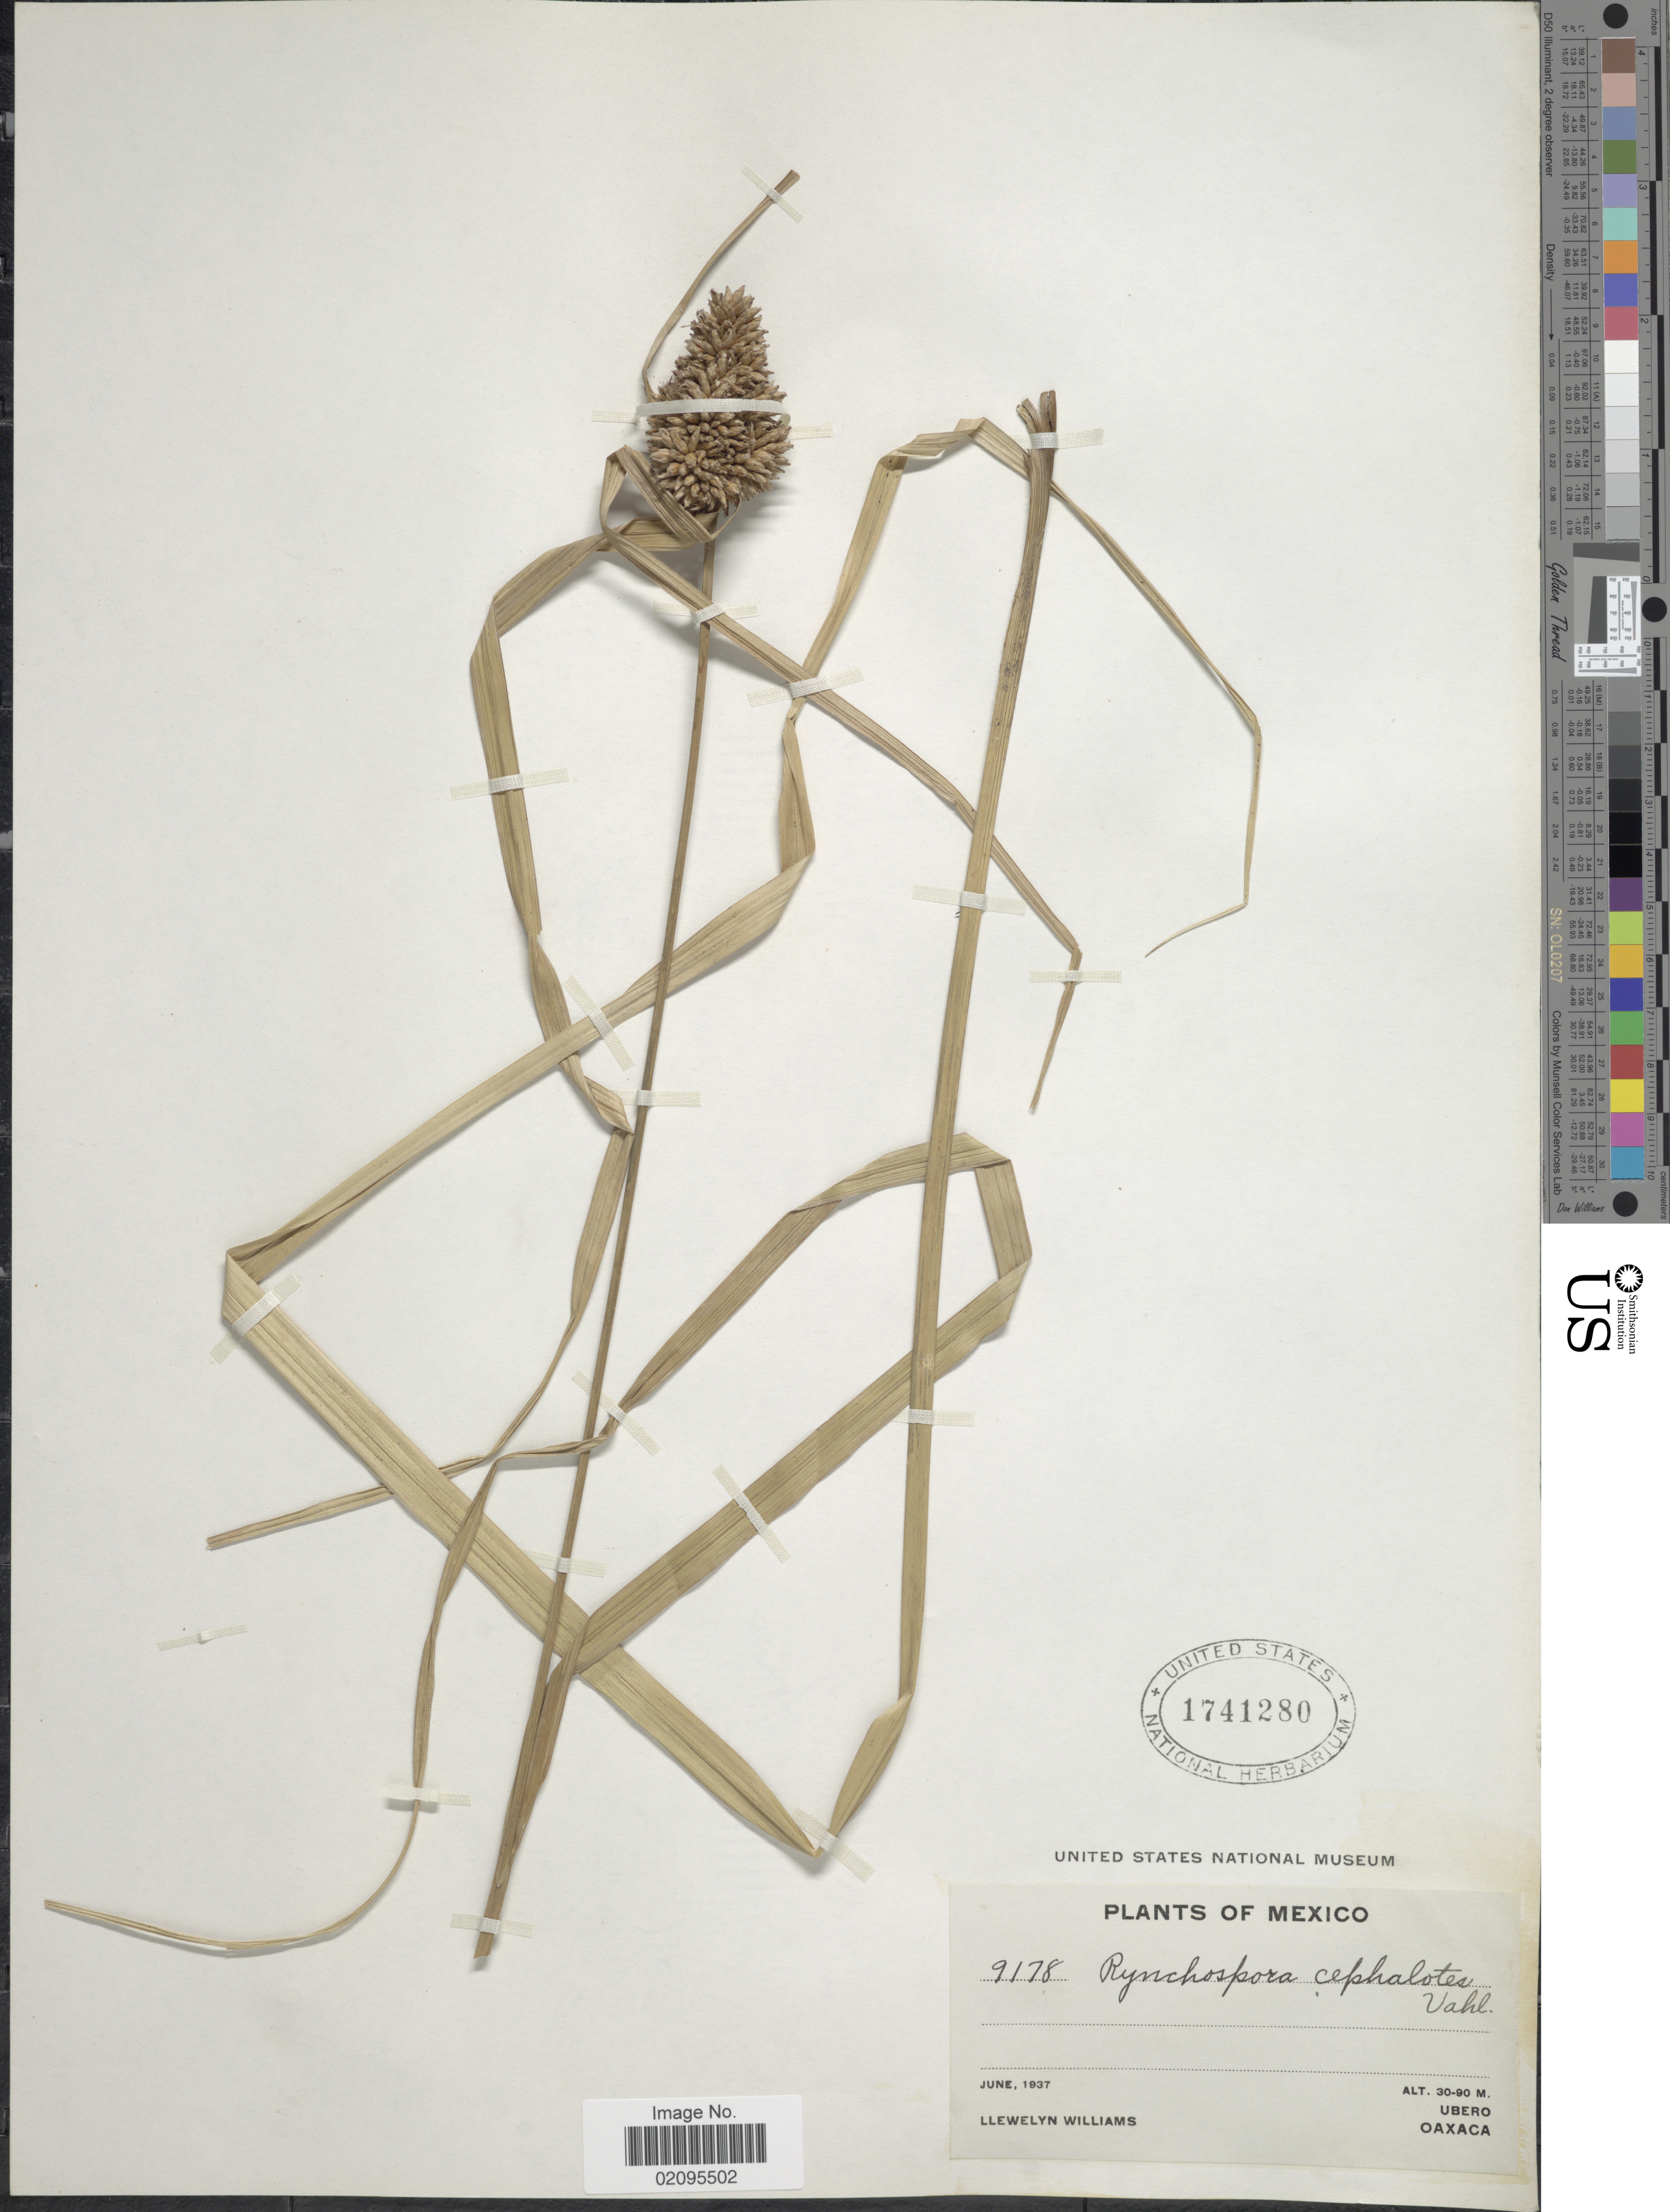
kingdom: Plantae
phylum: Tracheophyta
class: Liliopsida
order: Poales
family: Cyperaceae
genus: Rhynchospora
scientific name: Rhynchospora cephalotes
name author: (L.) Vahl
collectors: Ll. Williams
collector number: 9178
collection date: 1937-06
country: Mexico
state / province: Oaxaca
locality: Ubero.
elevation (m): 30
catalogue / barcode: US 1741280